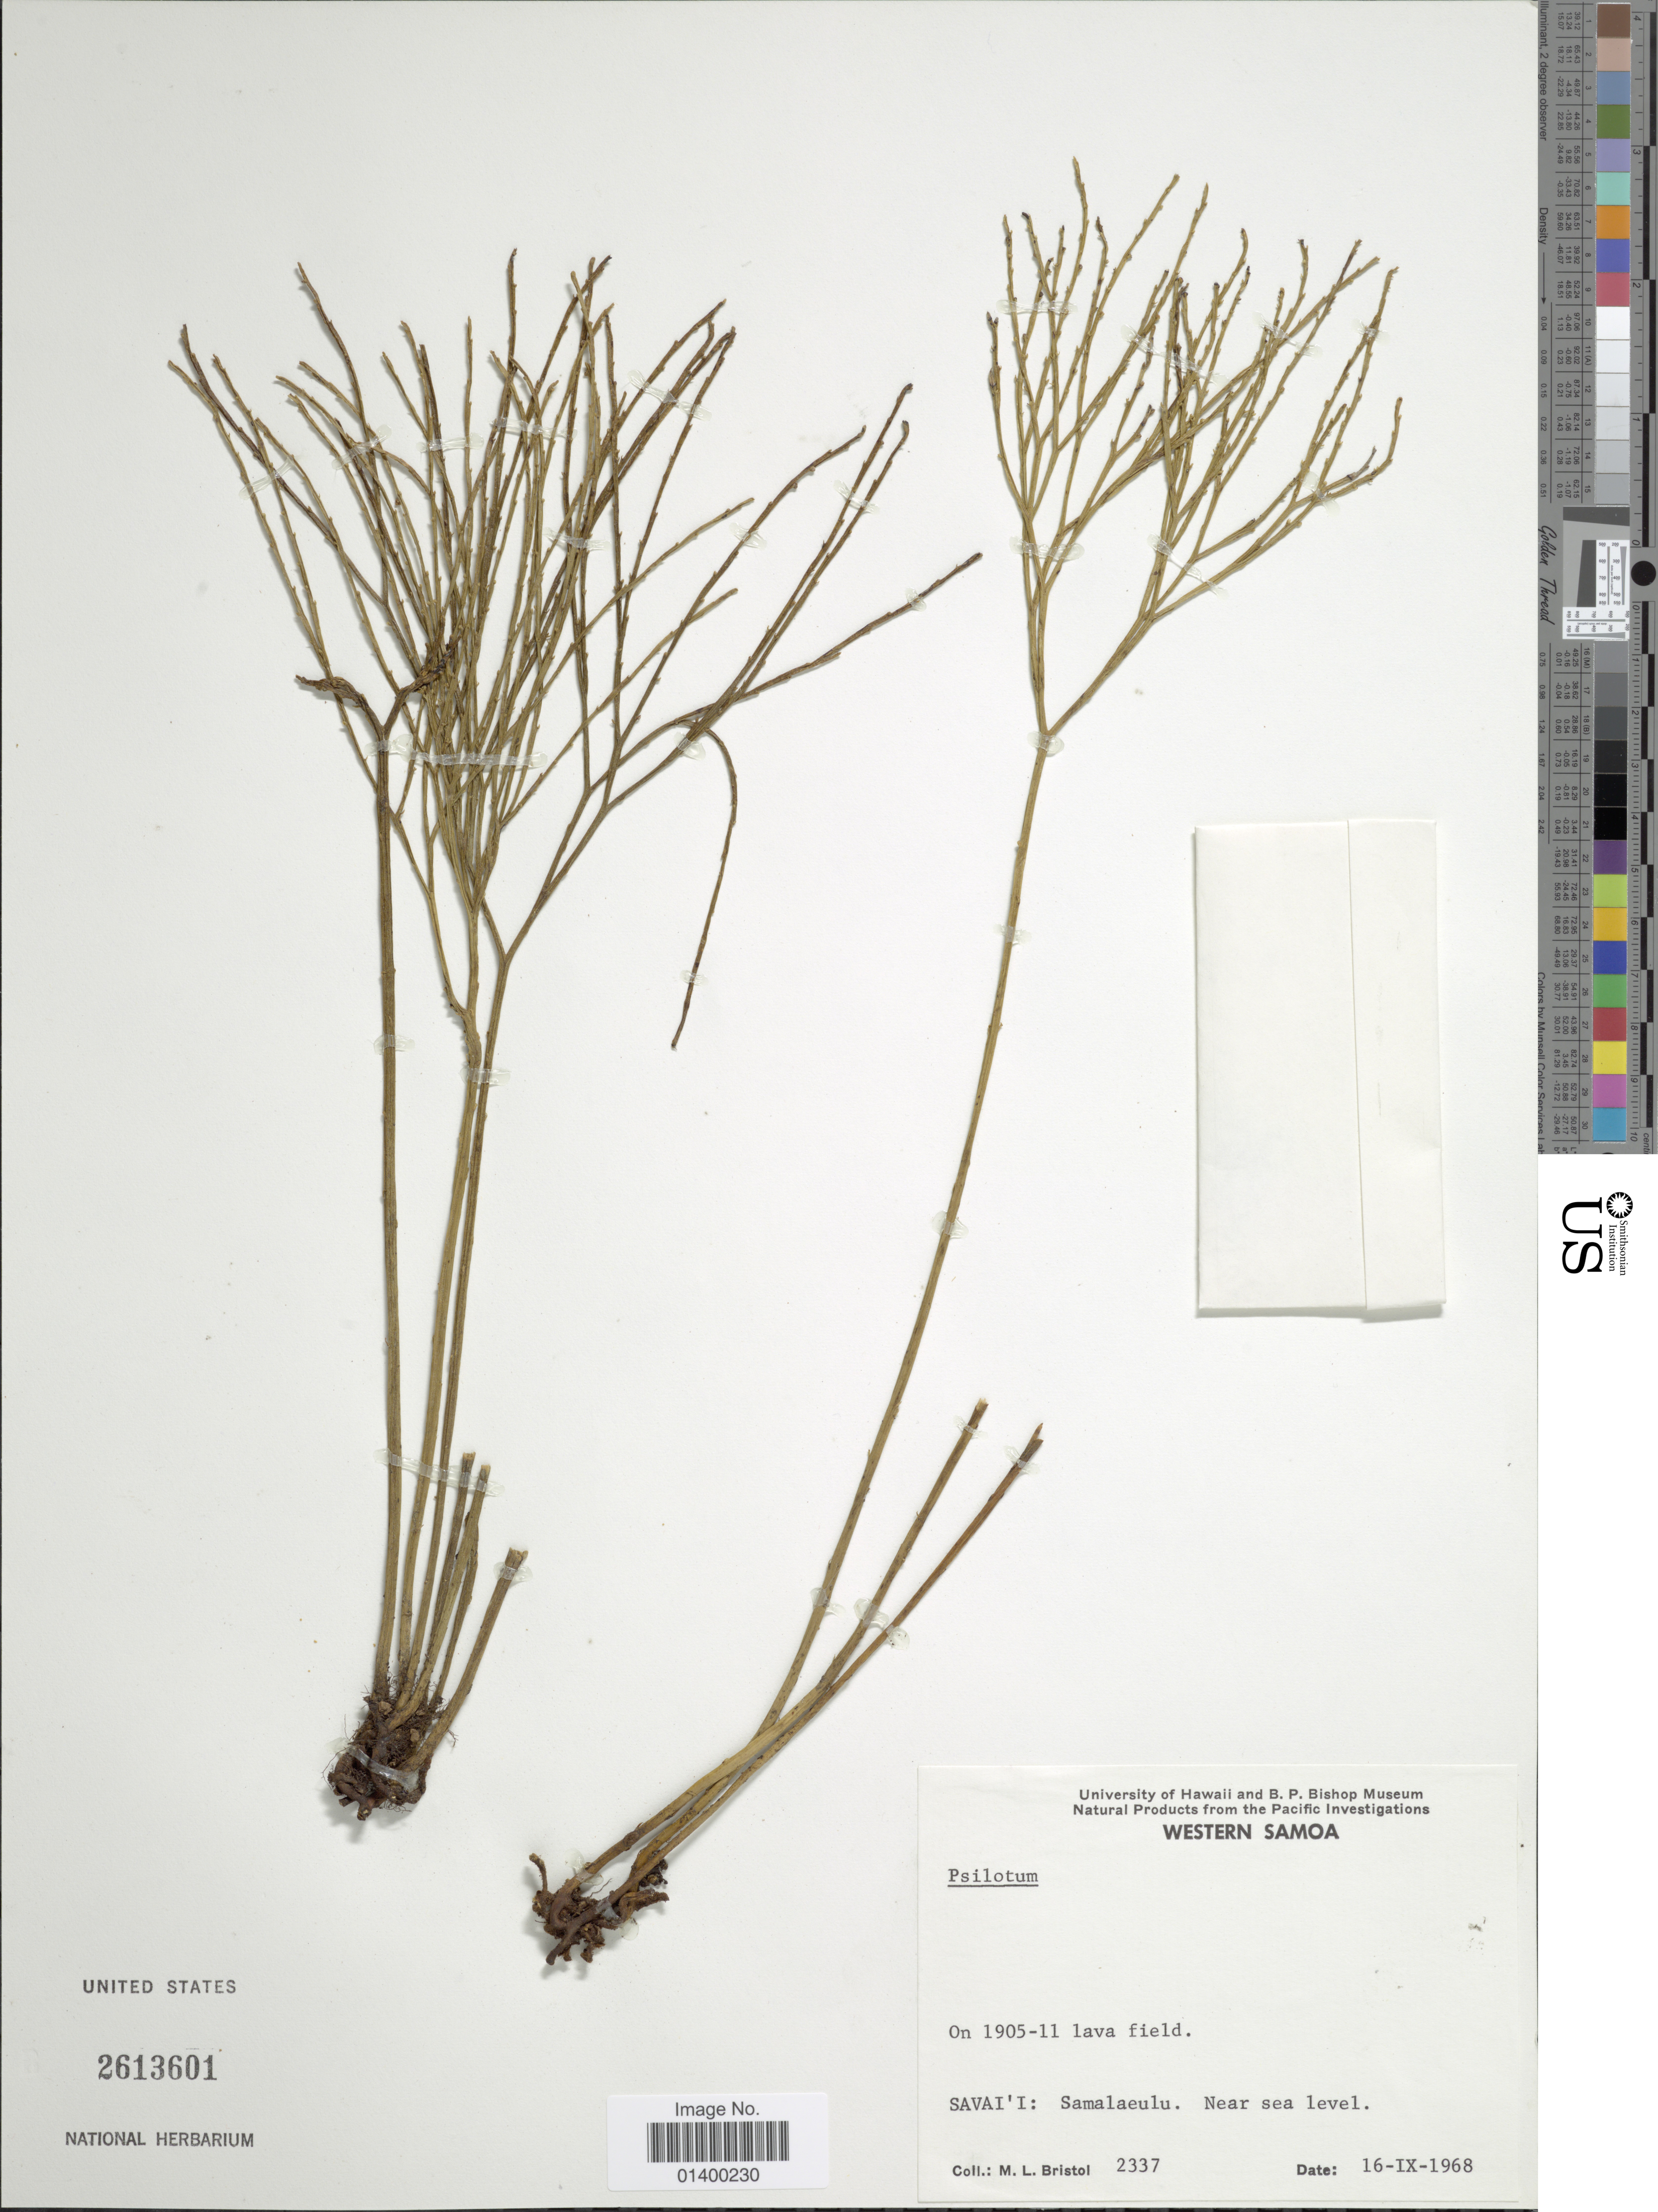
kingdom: Plantae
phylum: Tracheophyta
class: Polypodiopsida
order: Psilotales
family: Psilotaceae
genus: Psilotum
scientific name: Psilotum nudum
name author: (L.) P. Beauv.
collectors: M. L. Bristol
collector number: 2337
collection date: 1968-09-16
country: Samoa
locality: Savai' i: Samalaeulu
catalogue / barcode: US 2613601